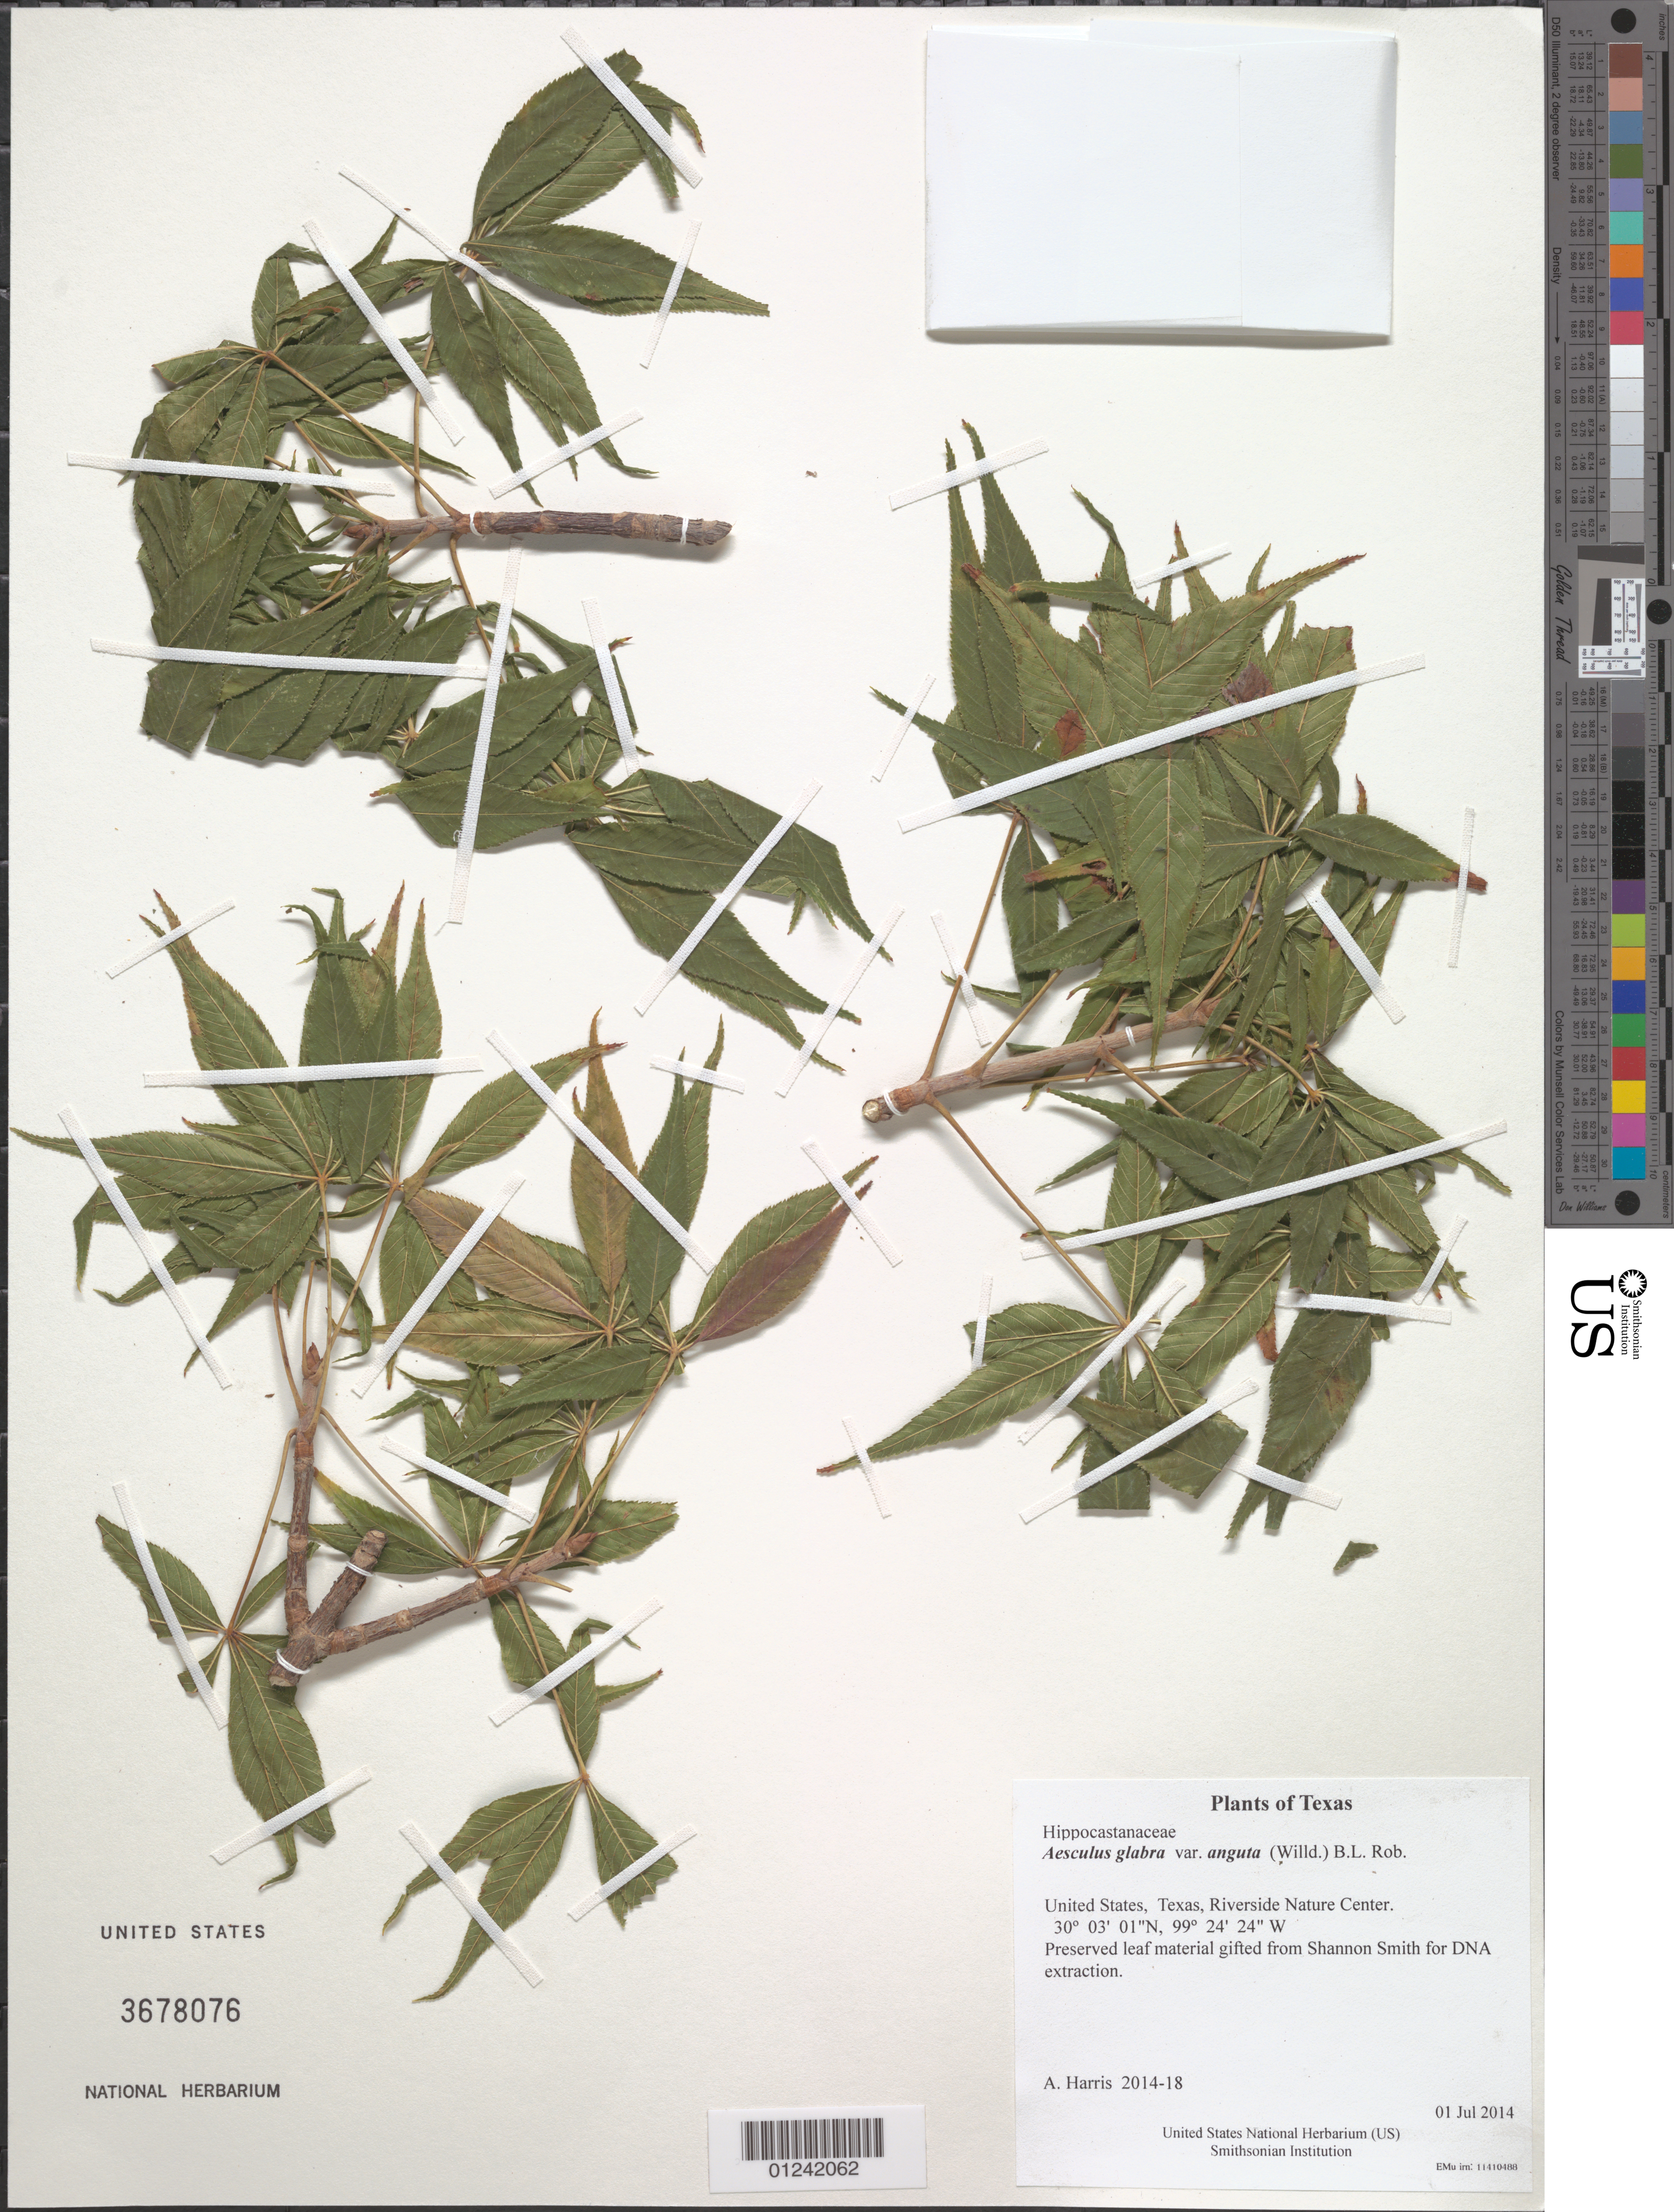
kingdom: Plantae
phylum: Tracheophyta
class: Magnoliopsida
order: Sapindales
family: Sapindaceae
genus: Aesculus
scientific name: Aesculus glabra var. anguta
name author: (Buckley) B.L. Rob.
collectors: A. J. Harris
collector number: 2014-18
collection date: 2014-07-01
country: United States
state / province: Texas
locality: Riverside Nature Center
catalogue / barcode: US 3678076